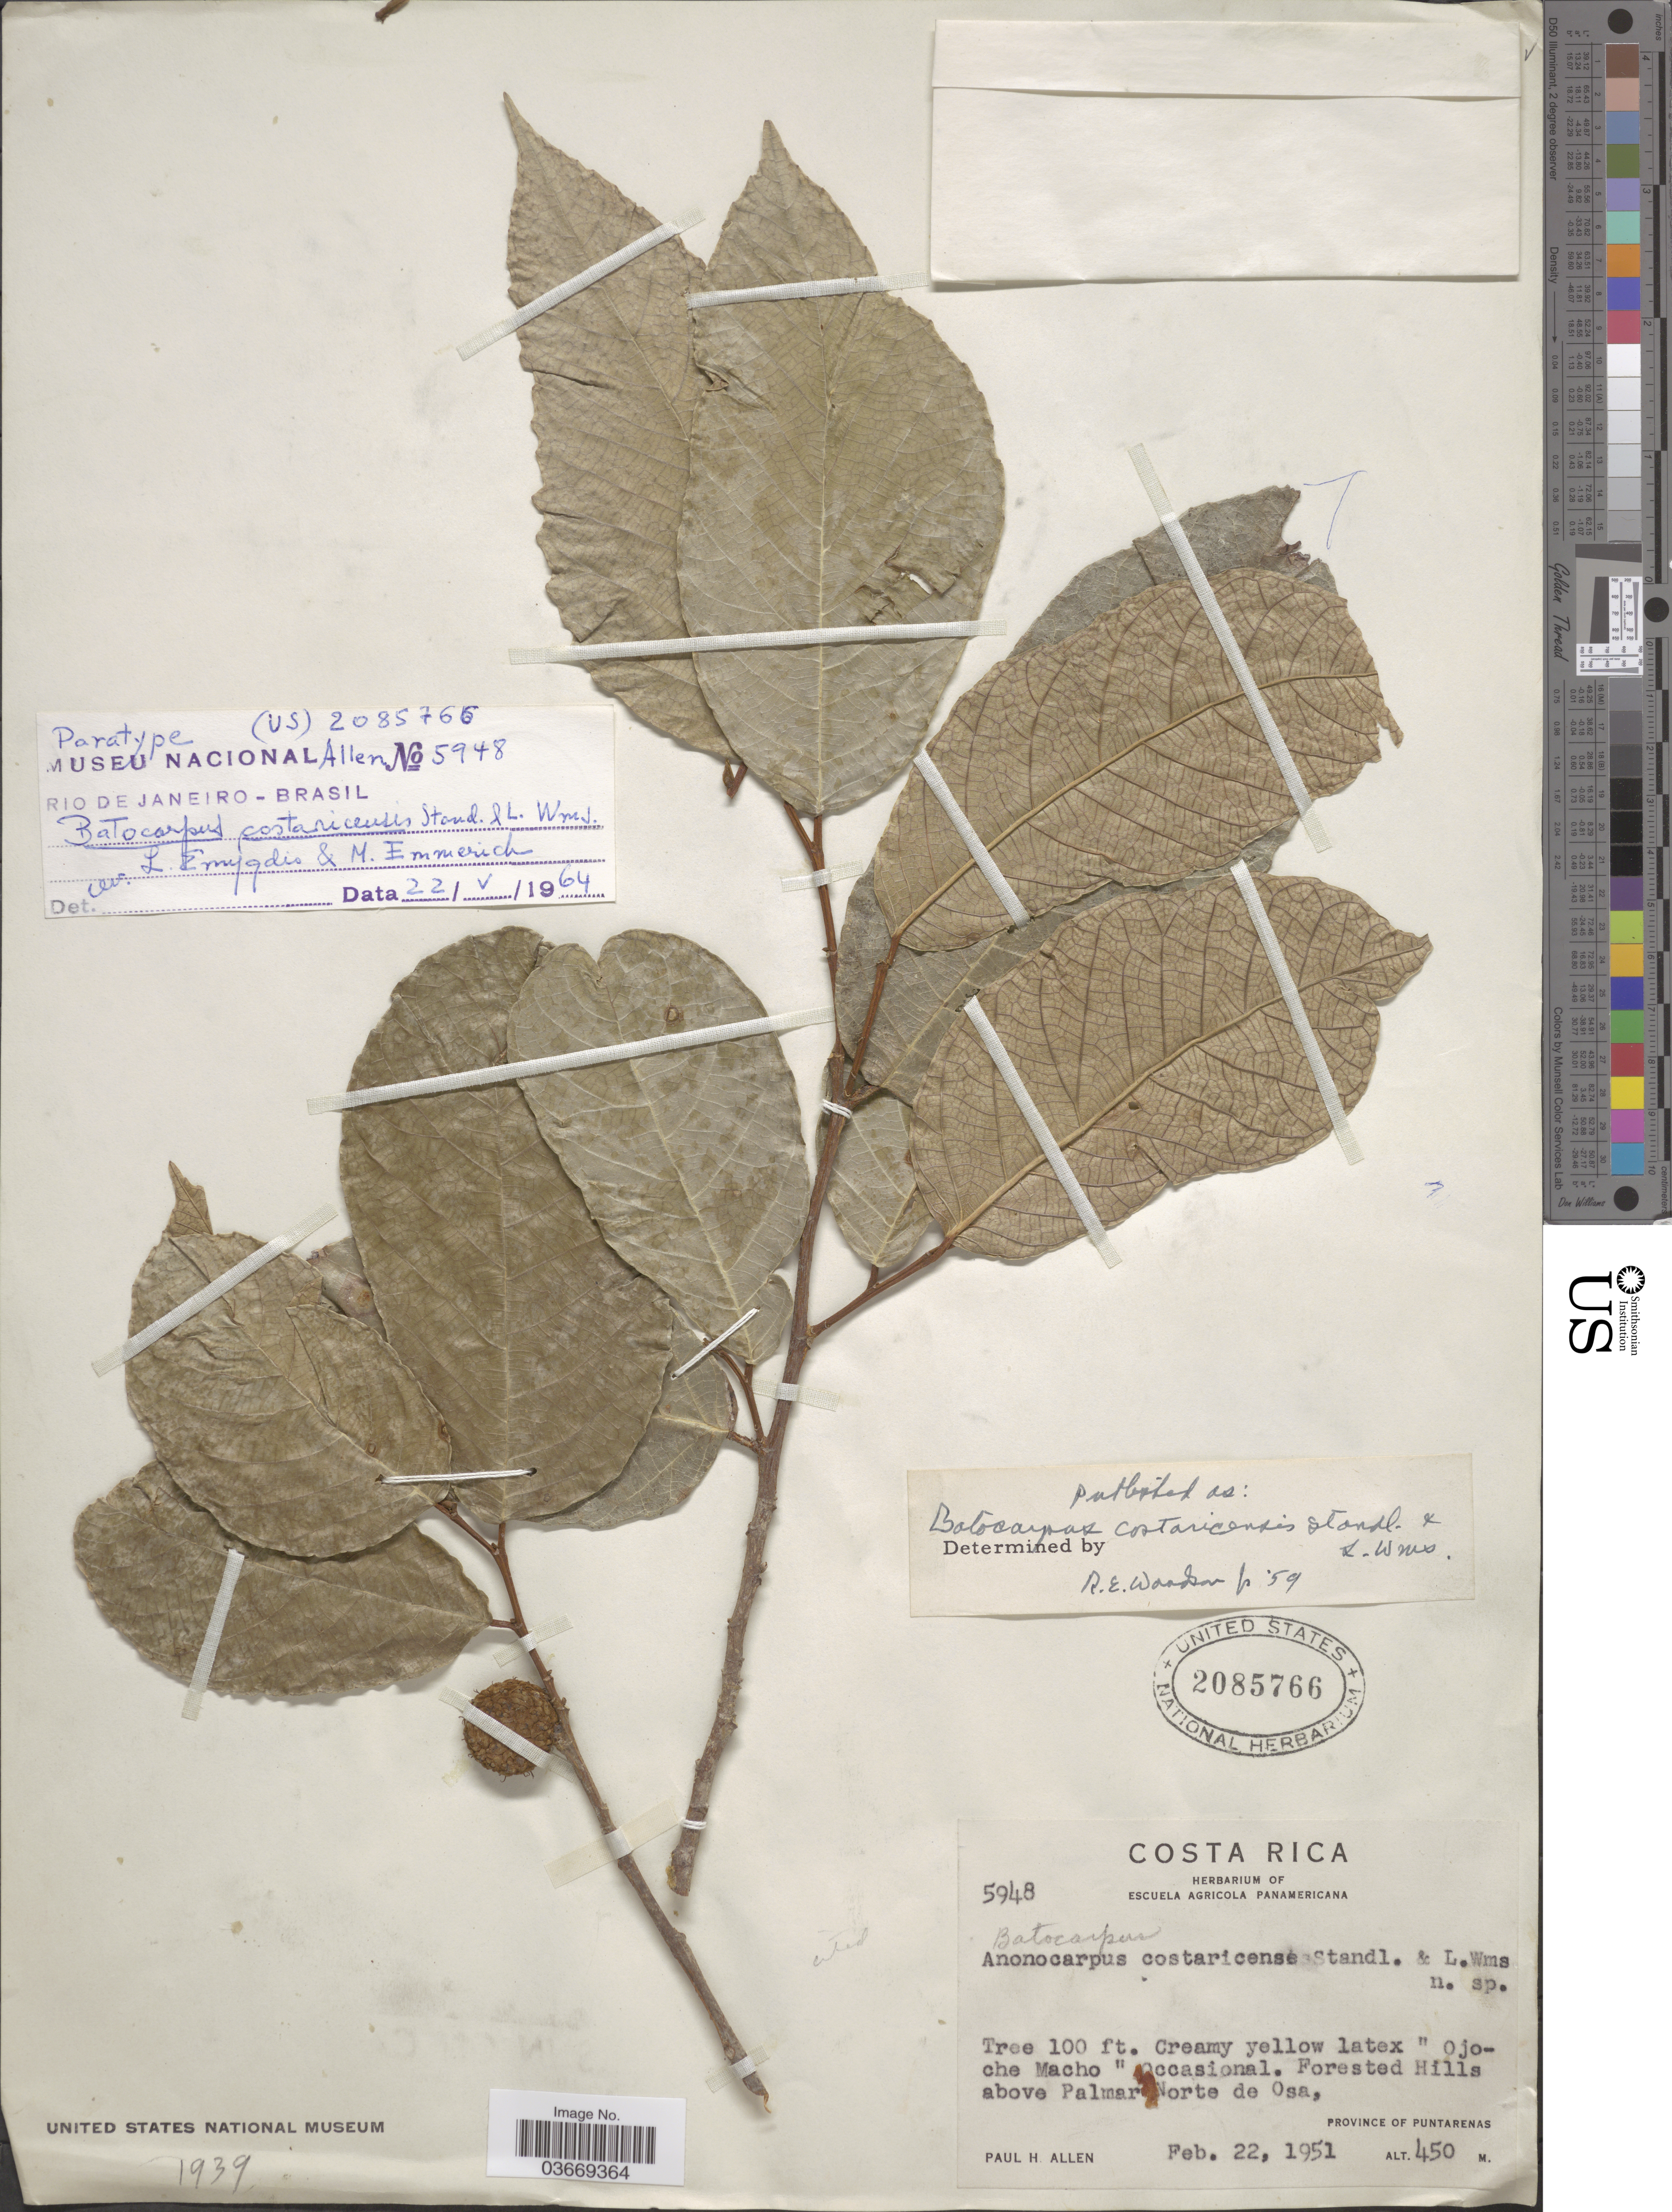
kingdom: Plantae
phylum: Tracheophyta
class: Magnoliopsida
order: Rosales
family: Moraceae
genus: Batocarpus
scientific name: Batocarpus costaricensis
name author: Standl. & L.O. Williams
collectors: P. H. Allen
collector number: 5948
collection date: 1951-02-22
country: Costa Rica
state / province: Puntarenas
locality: Forested Hills above Palmar Norte de Osa.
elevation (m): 450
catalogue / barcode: US 2085766